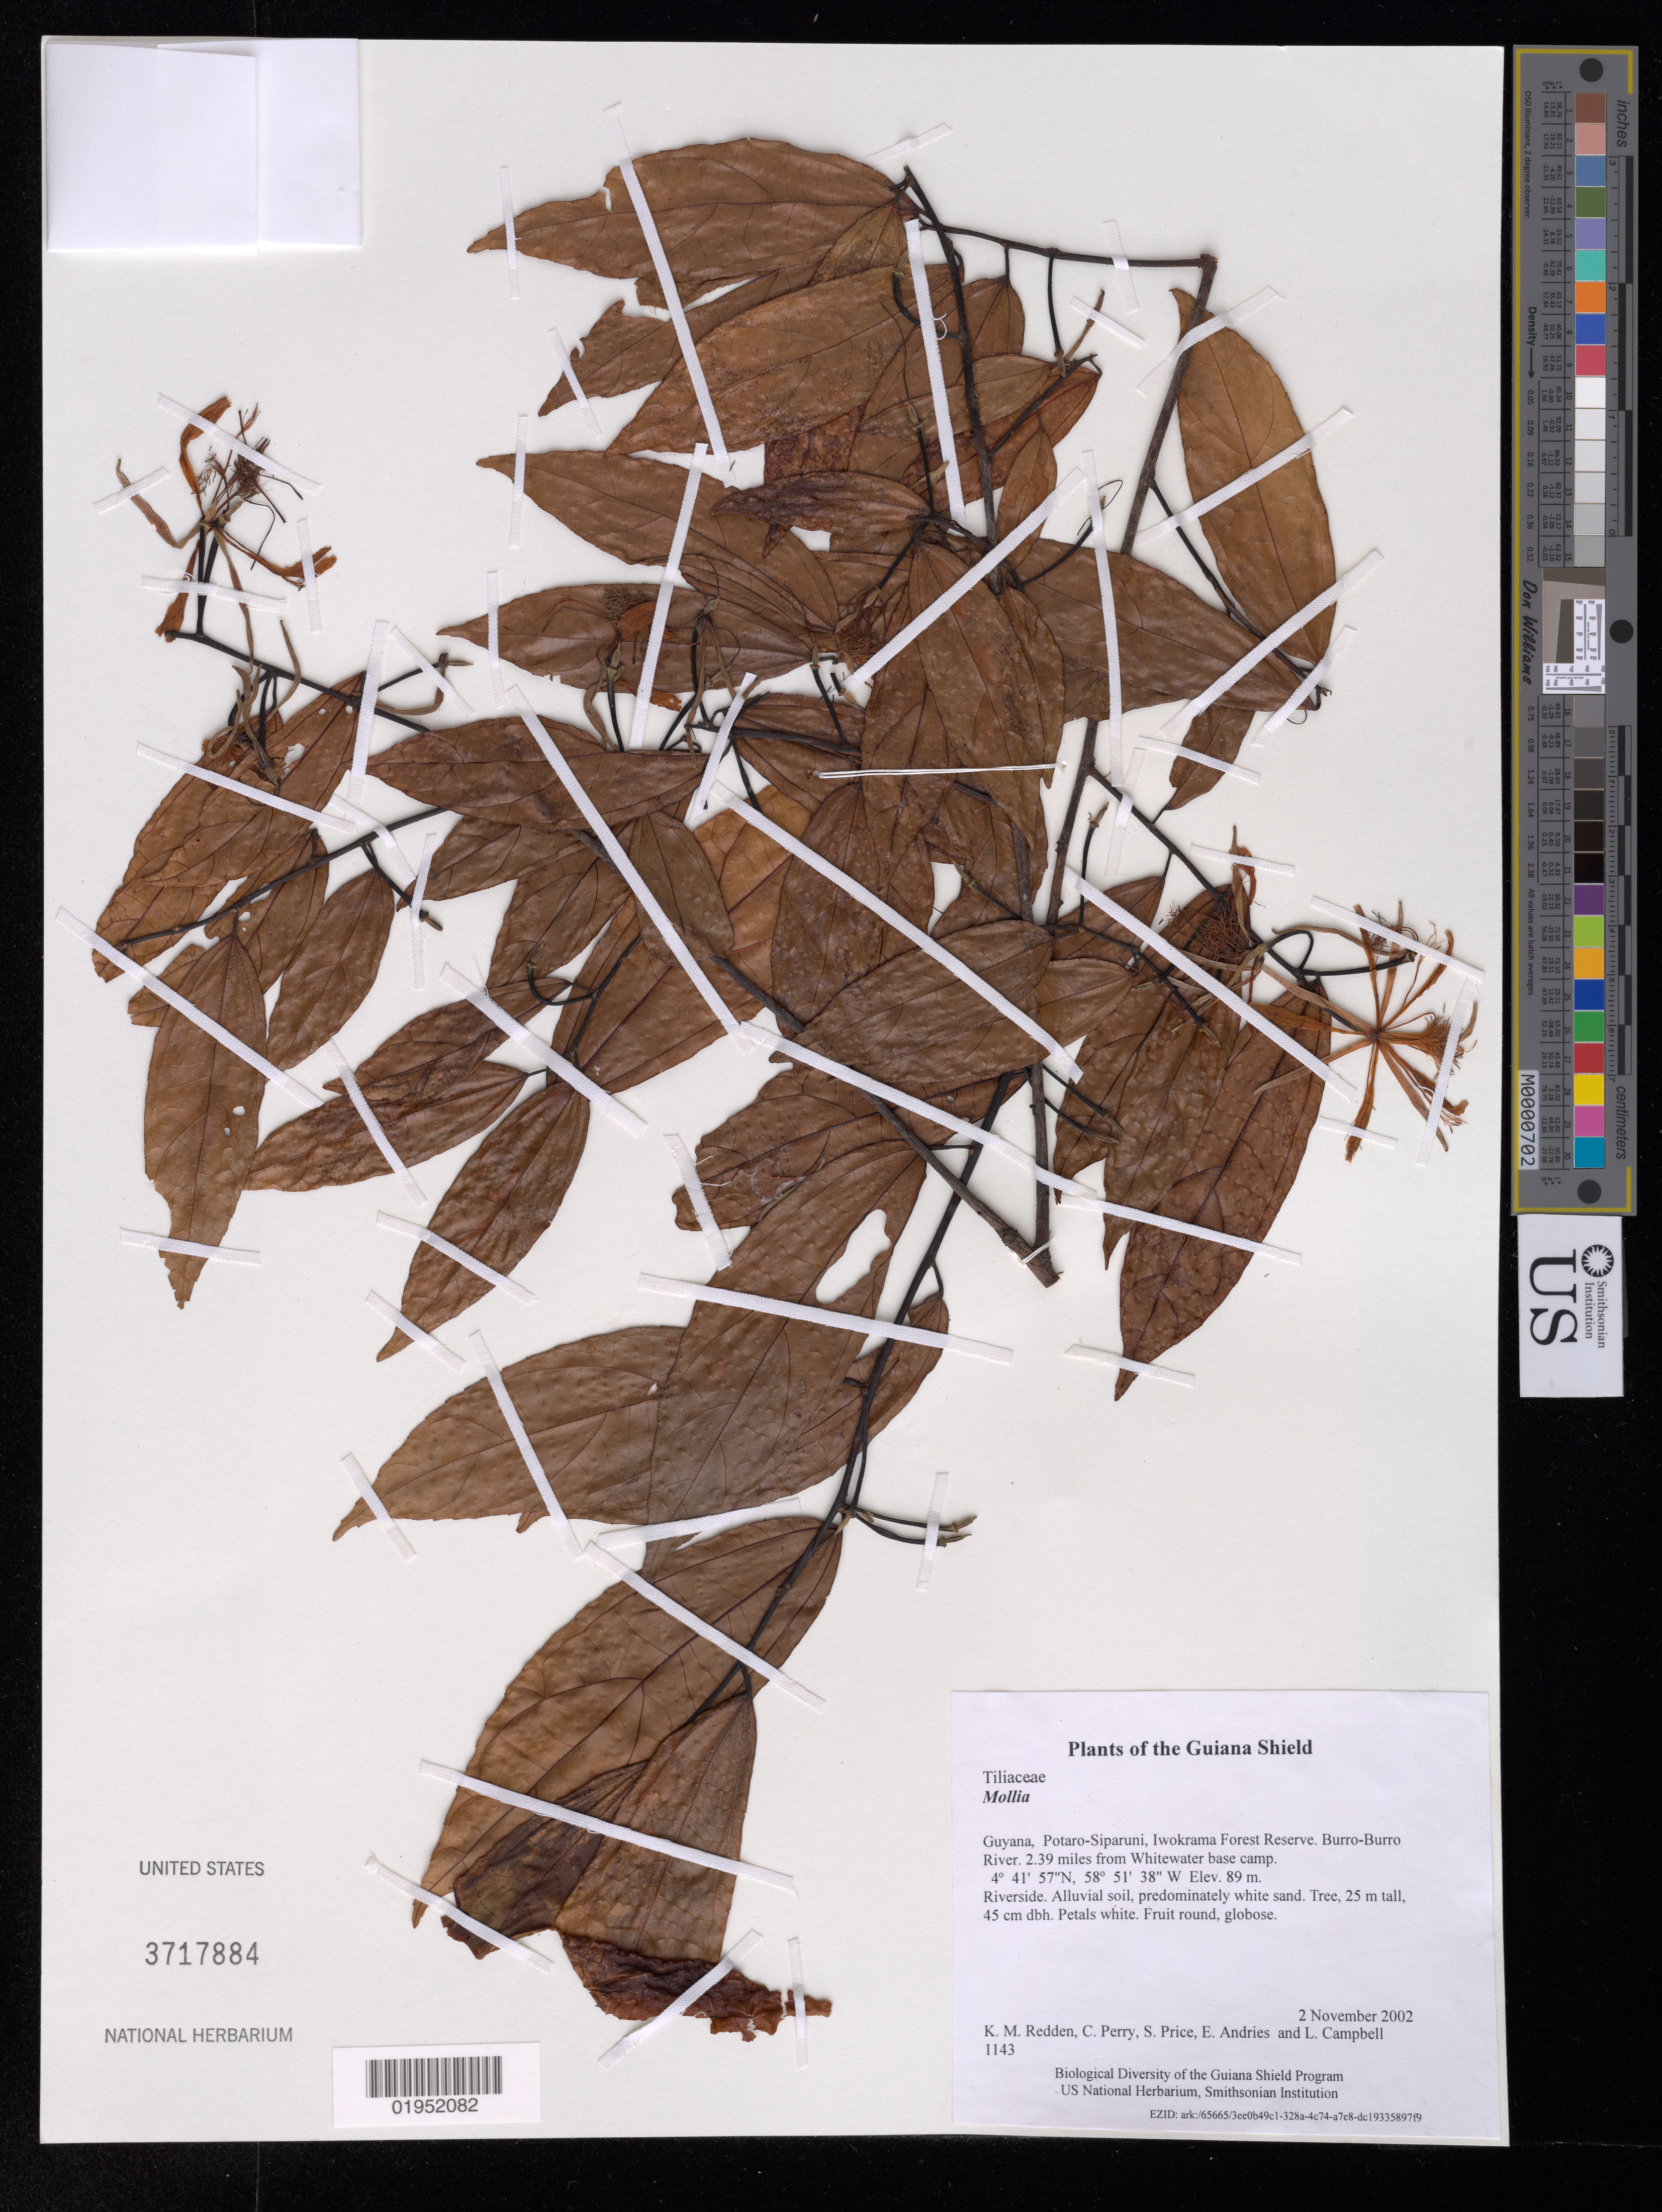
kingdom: Plantae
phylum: Tracheophyta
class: Magnoliopsida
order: Malvales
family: Malvaceae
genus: Mollia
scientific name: Mollia glabrescens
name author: Benth.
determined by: Costa, M. T. R.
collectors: K. M. Redden, C. Perry, S. Price, E. Andries & L. Campbell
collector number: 1143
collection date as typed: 2 November 2002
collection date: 2002-11-02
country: Guyana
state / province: Potaro-Siparuni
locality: Iwokrama Forest Reserve. Burro-Burro River. 2.39 miles from Whitewater base camp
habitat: Riverside. Alluvial soil, predominately white sand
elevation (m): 89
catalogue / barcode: US 3717884